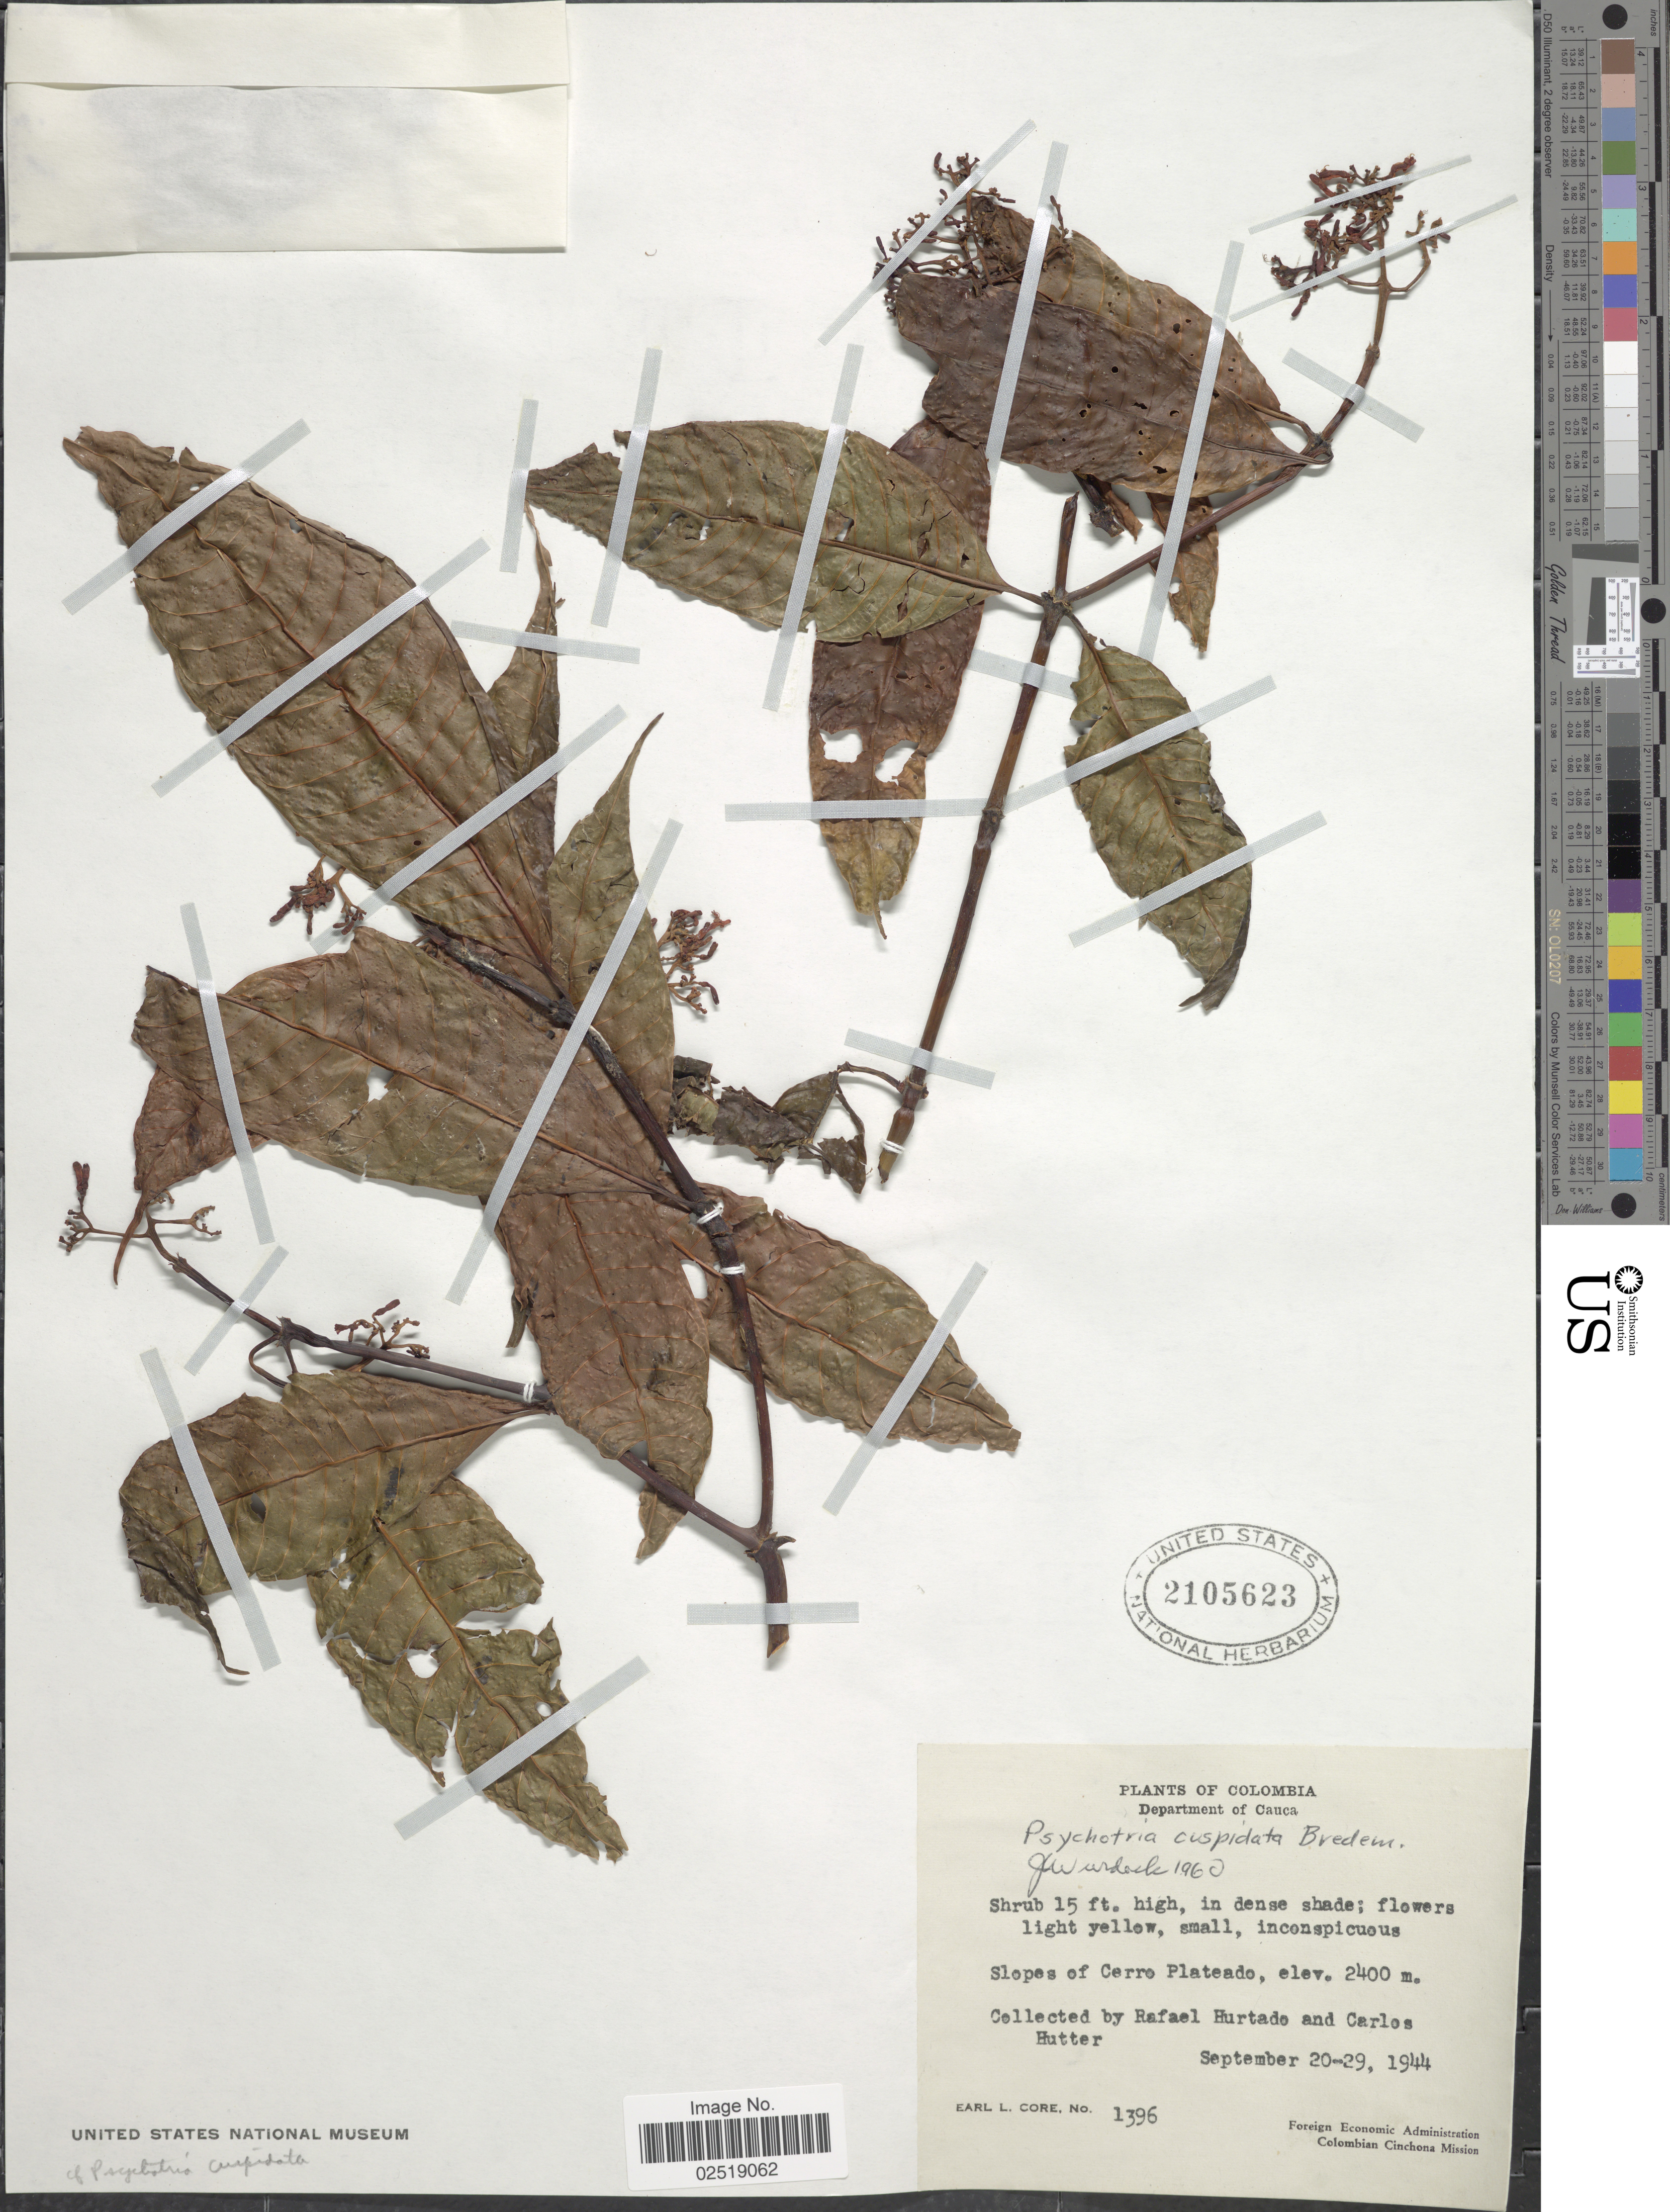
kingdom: Plantae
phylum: Tracheophyta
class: Magnoliopsida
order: Gentianales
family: Rubiaceae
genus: Psychotria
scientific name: Psychotria cuspidata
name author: Bredem. ex Schult.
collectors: R. Hurtado, C. Hutter & E. L. Core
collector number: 1396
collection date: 1944-09-20/1944-09-29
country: Colombia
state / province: Cauca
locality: Department of Cauca. Slopes of Cerro Plateado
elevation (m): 2400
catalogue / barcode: US 2105623